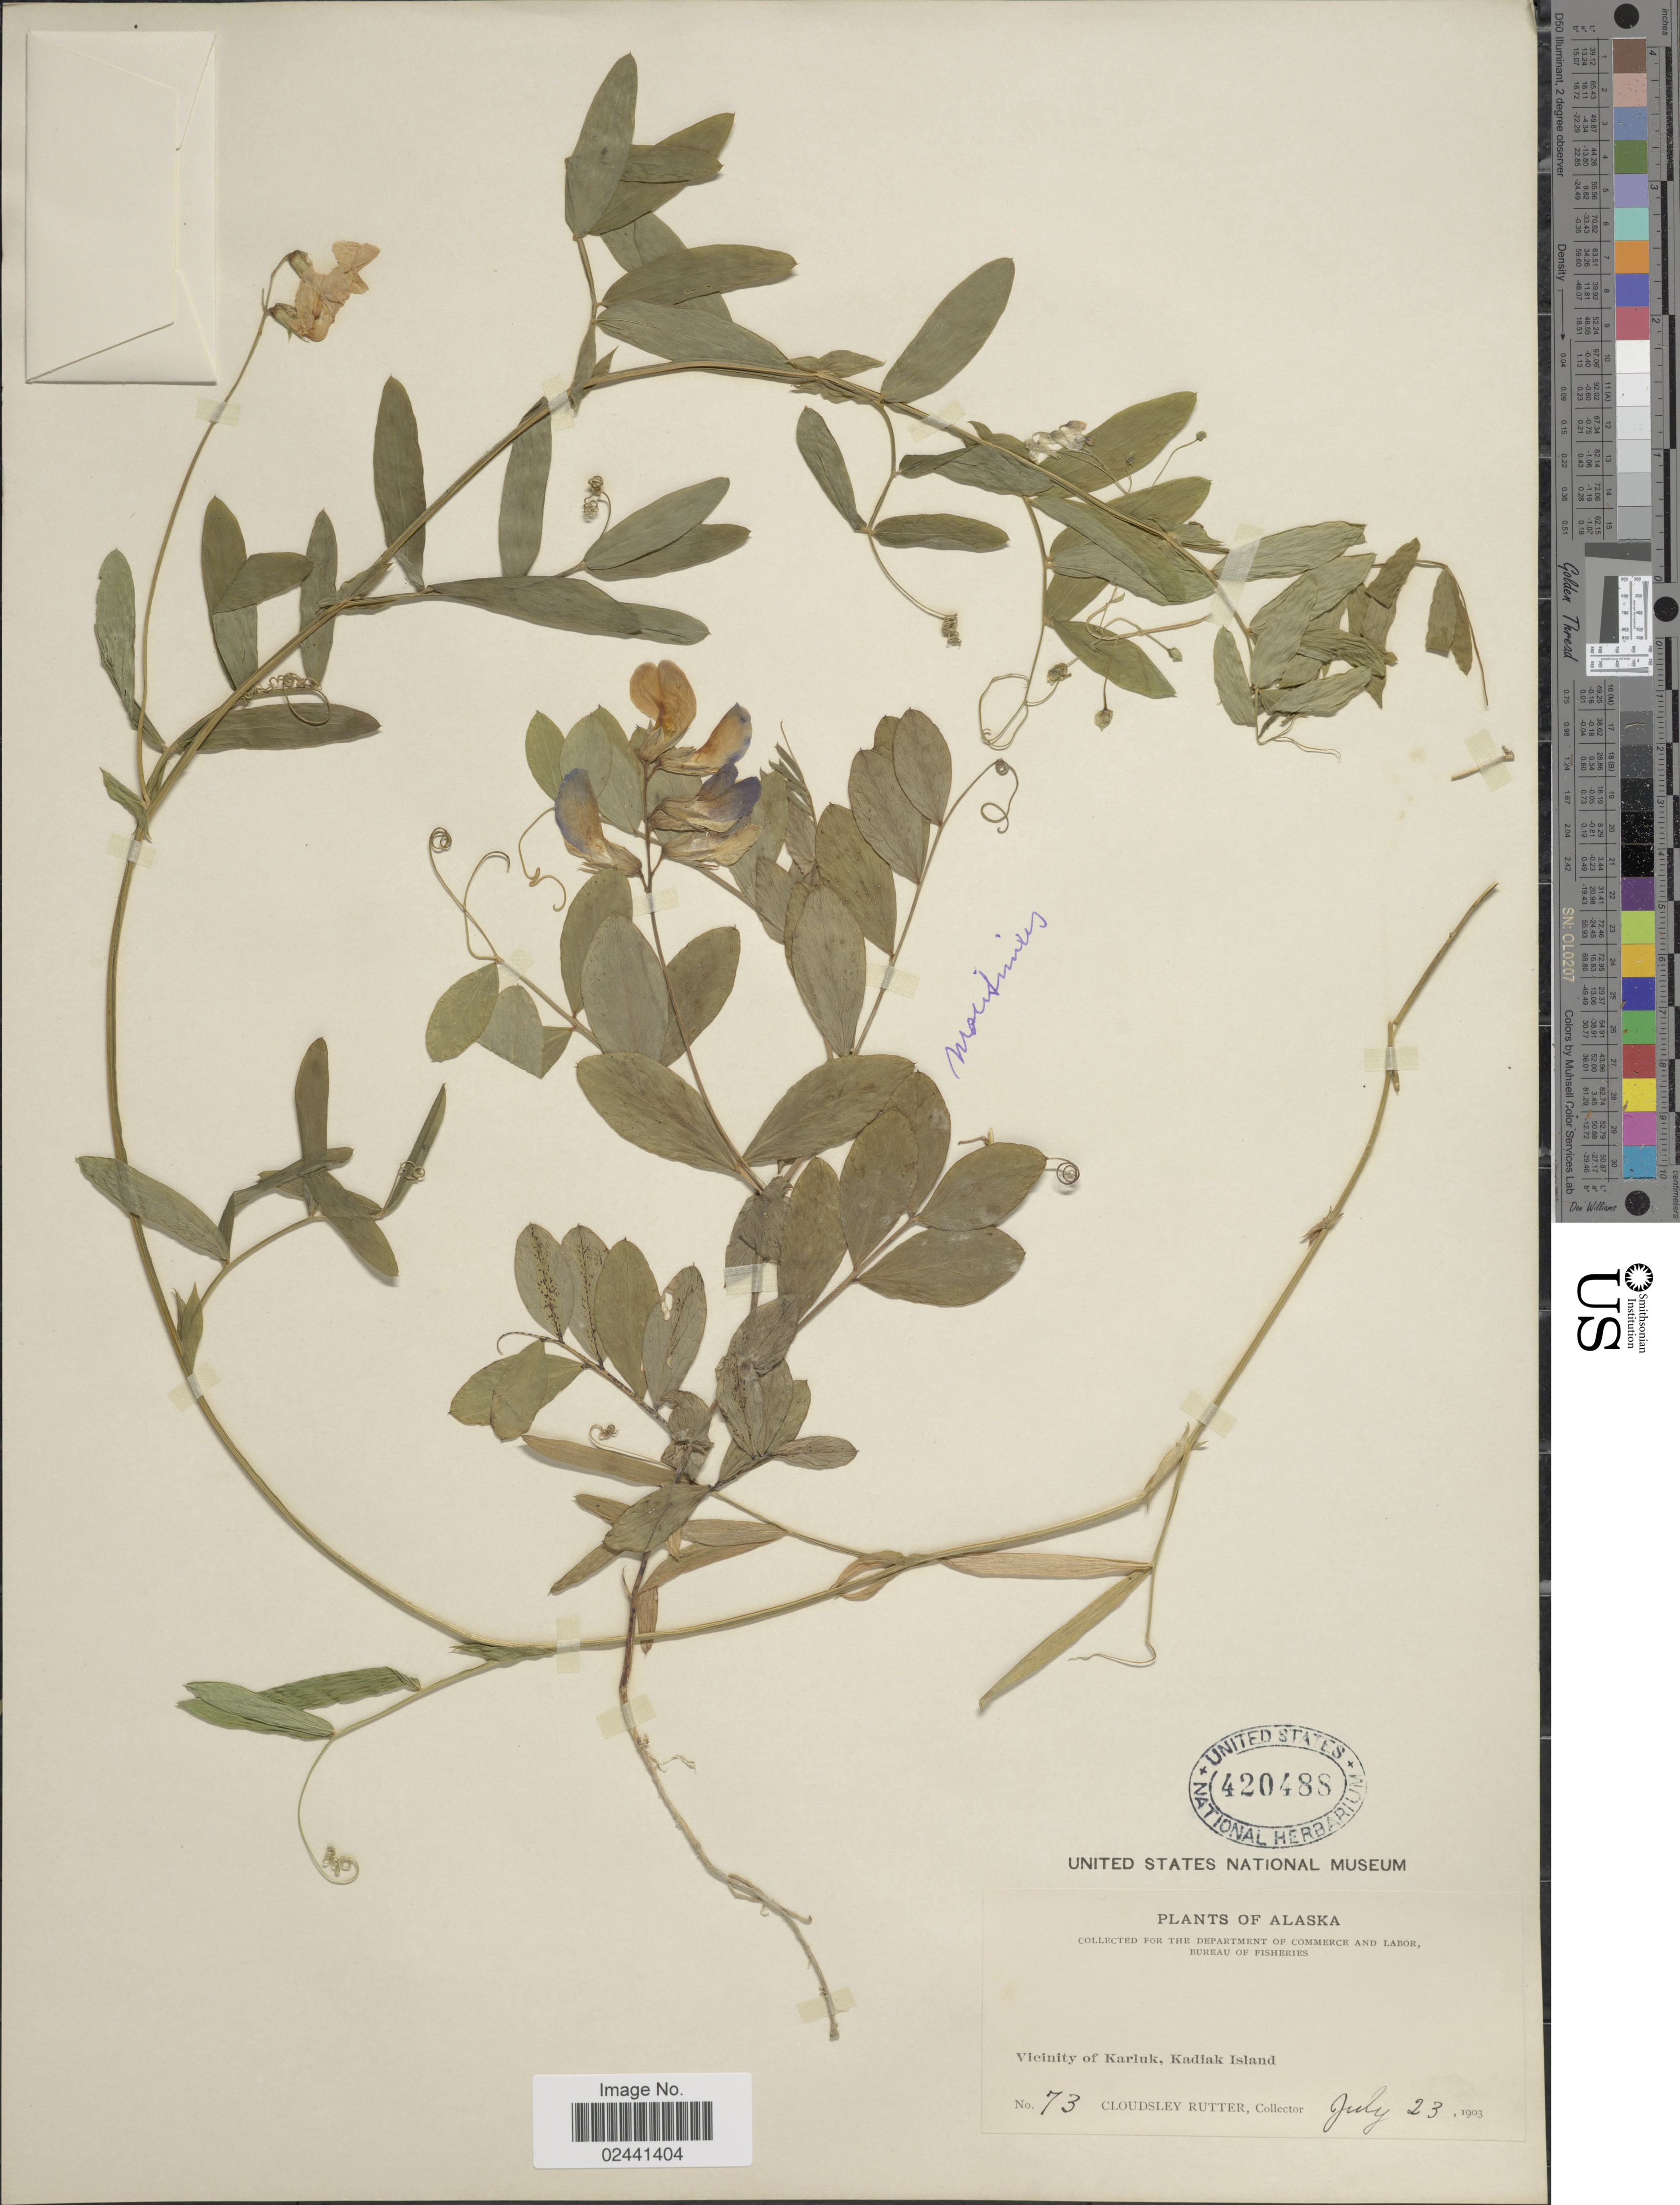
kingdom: Plantae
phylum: Tracheophyta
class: Magnoliopsida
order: Fabales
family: Fabaceae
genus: Lathyrus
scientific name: Lathyrus palustris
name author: L.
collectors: C. Rutter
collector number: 73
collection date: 1903-07-23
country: United States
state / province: Alaska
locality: Vicinity of Karluk, Kadiak Island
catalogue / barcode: US 420488